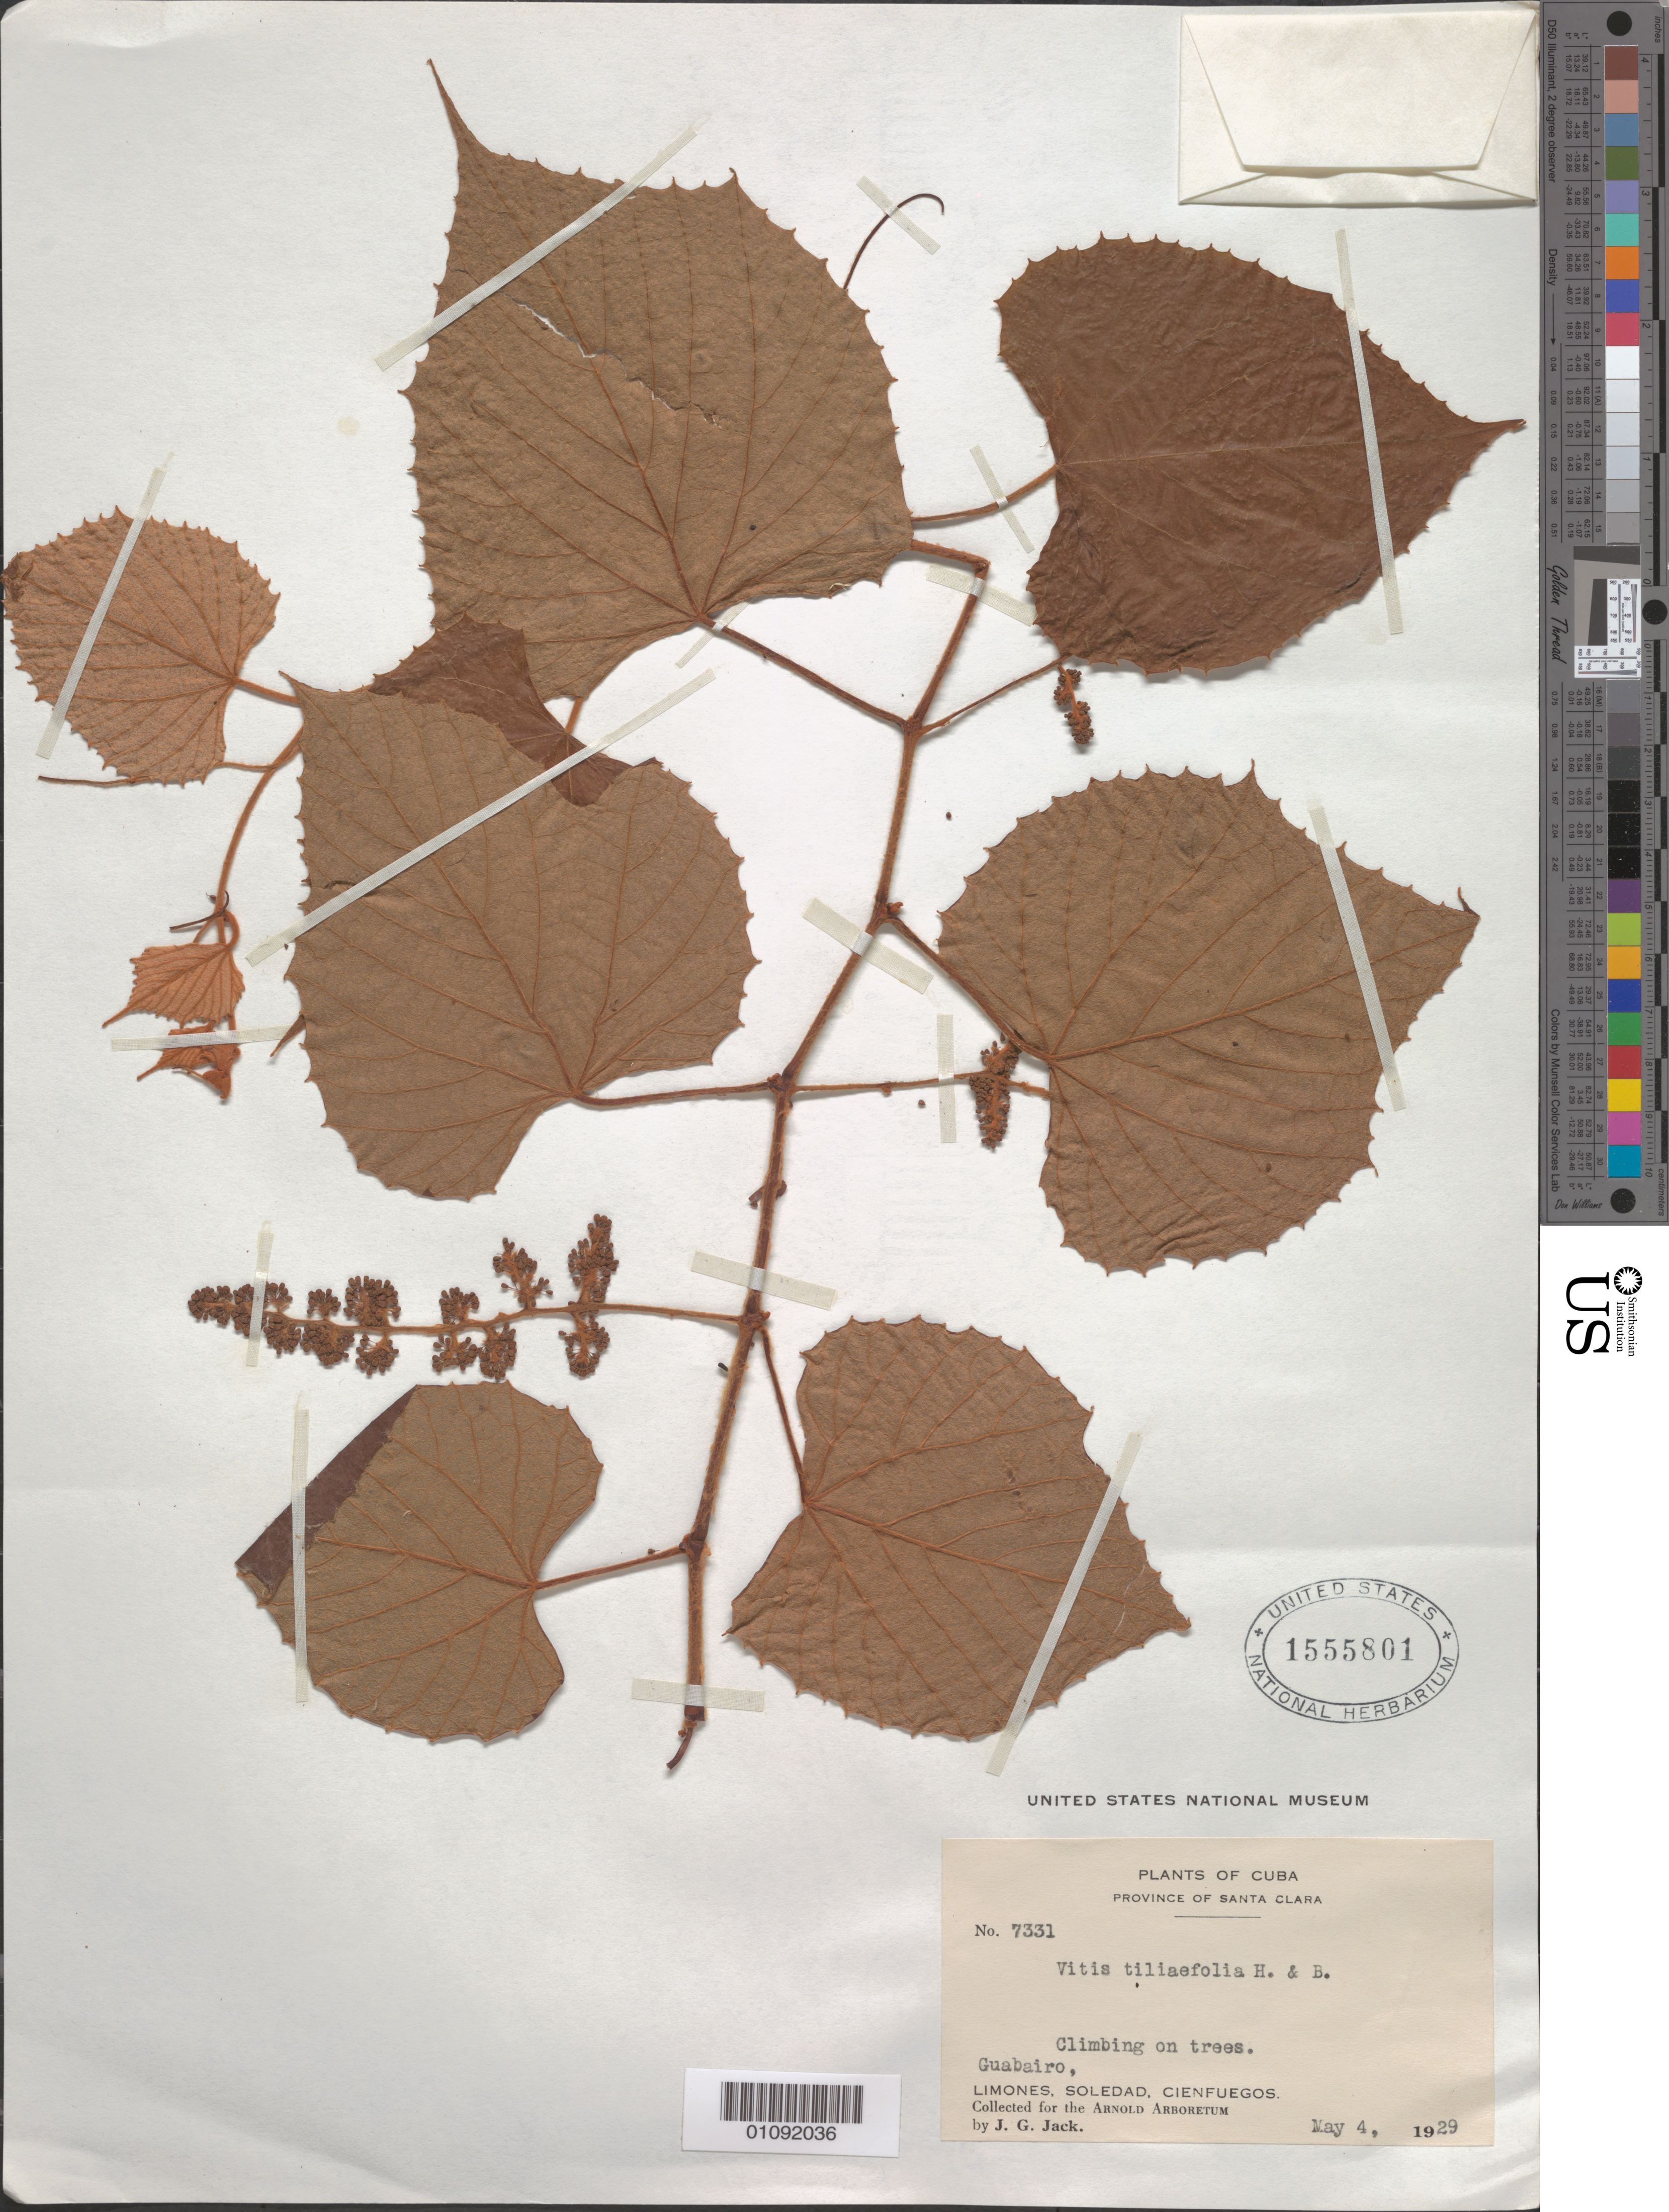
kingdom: Plantae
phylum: Tracheophyta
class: Magnoliopsida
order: Vitales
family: Vitaceae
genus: Vitis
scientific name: Vitis tiliifolia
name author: Humb. & Bonpl. ex Schult.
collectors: J. G. Jack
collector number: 7331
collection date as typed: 04 May 1929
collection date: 1929-05-04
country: Cuba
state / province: Cienfuegos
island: Cuba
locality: Guabairo, Limones, Soledad, Cienfuegos, Province of Santa Clara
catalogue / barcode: US 1555801